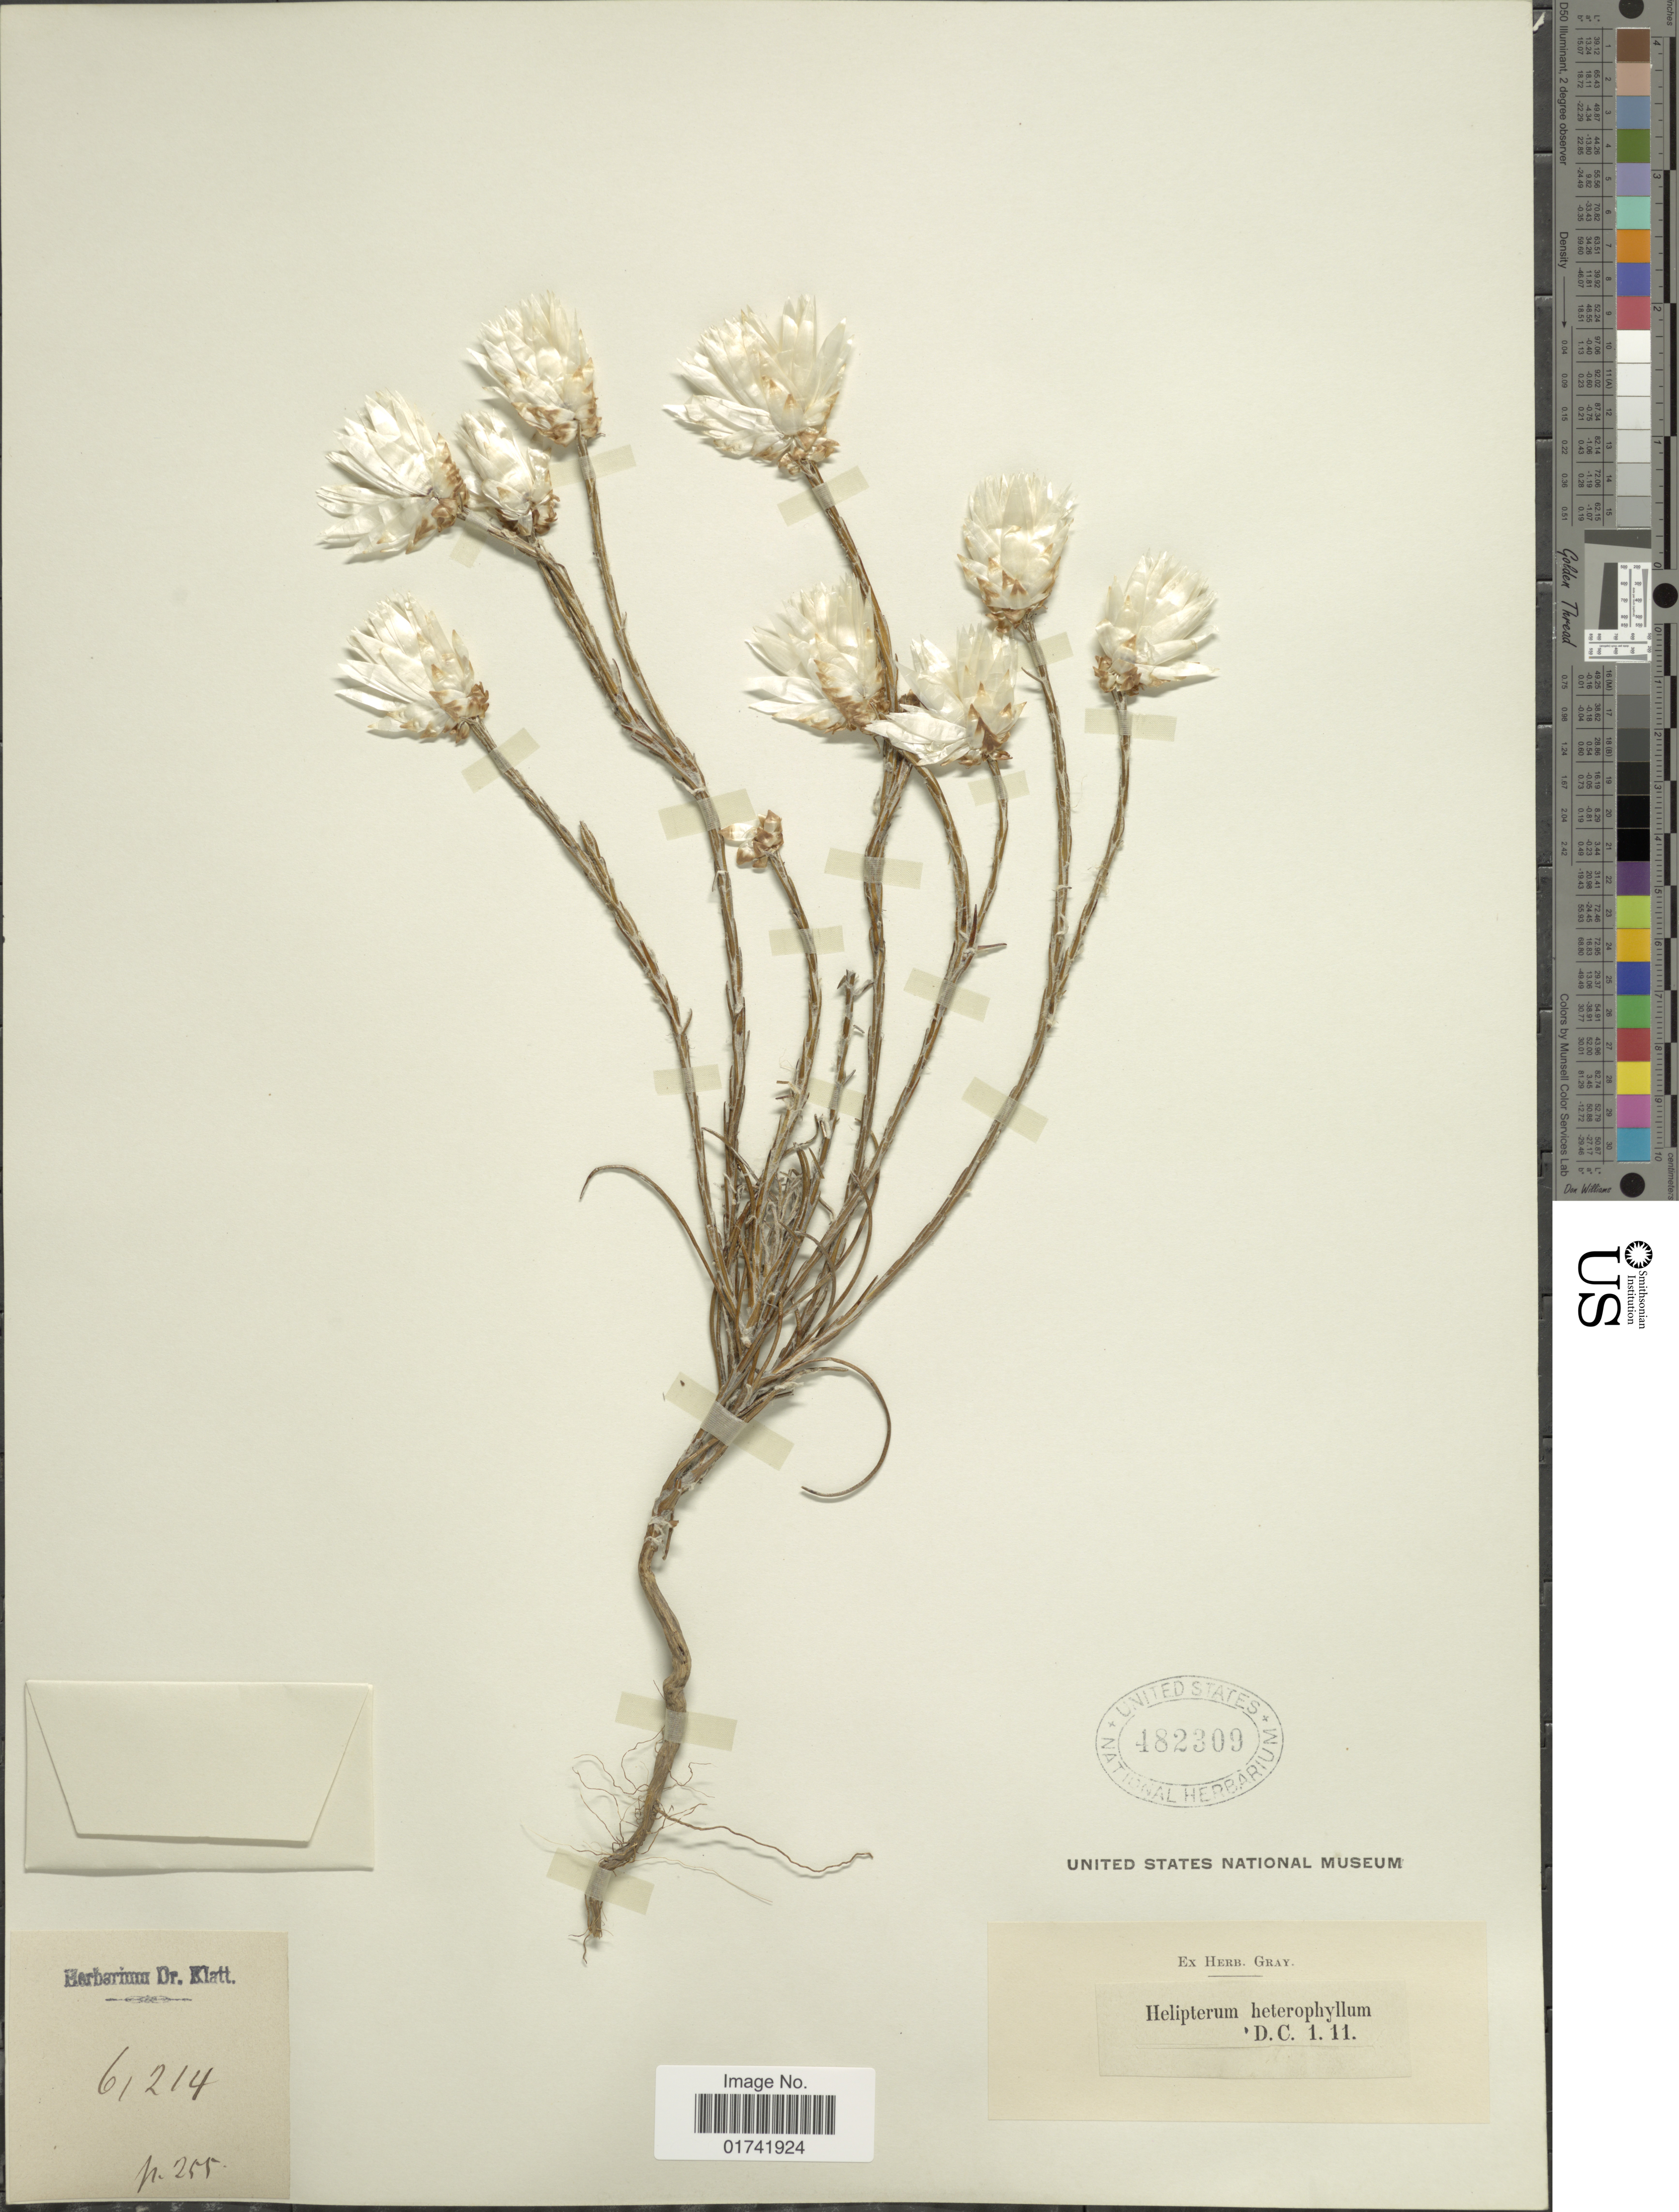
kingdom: Plantae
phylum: Tracheophyta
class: Magnoliopsida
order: Asterales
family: Asteraceae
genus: Helipterum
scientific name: Helipterum heterophyllum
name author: DC.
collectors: ex herb. Gray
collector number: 61214*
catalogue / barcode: US 482309